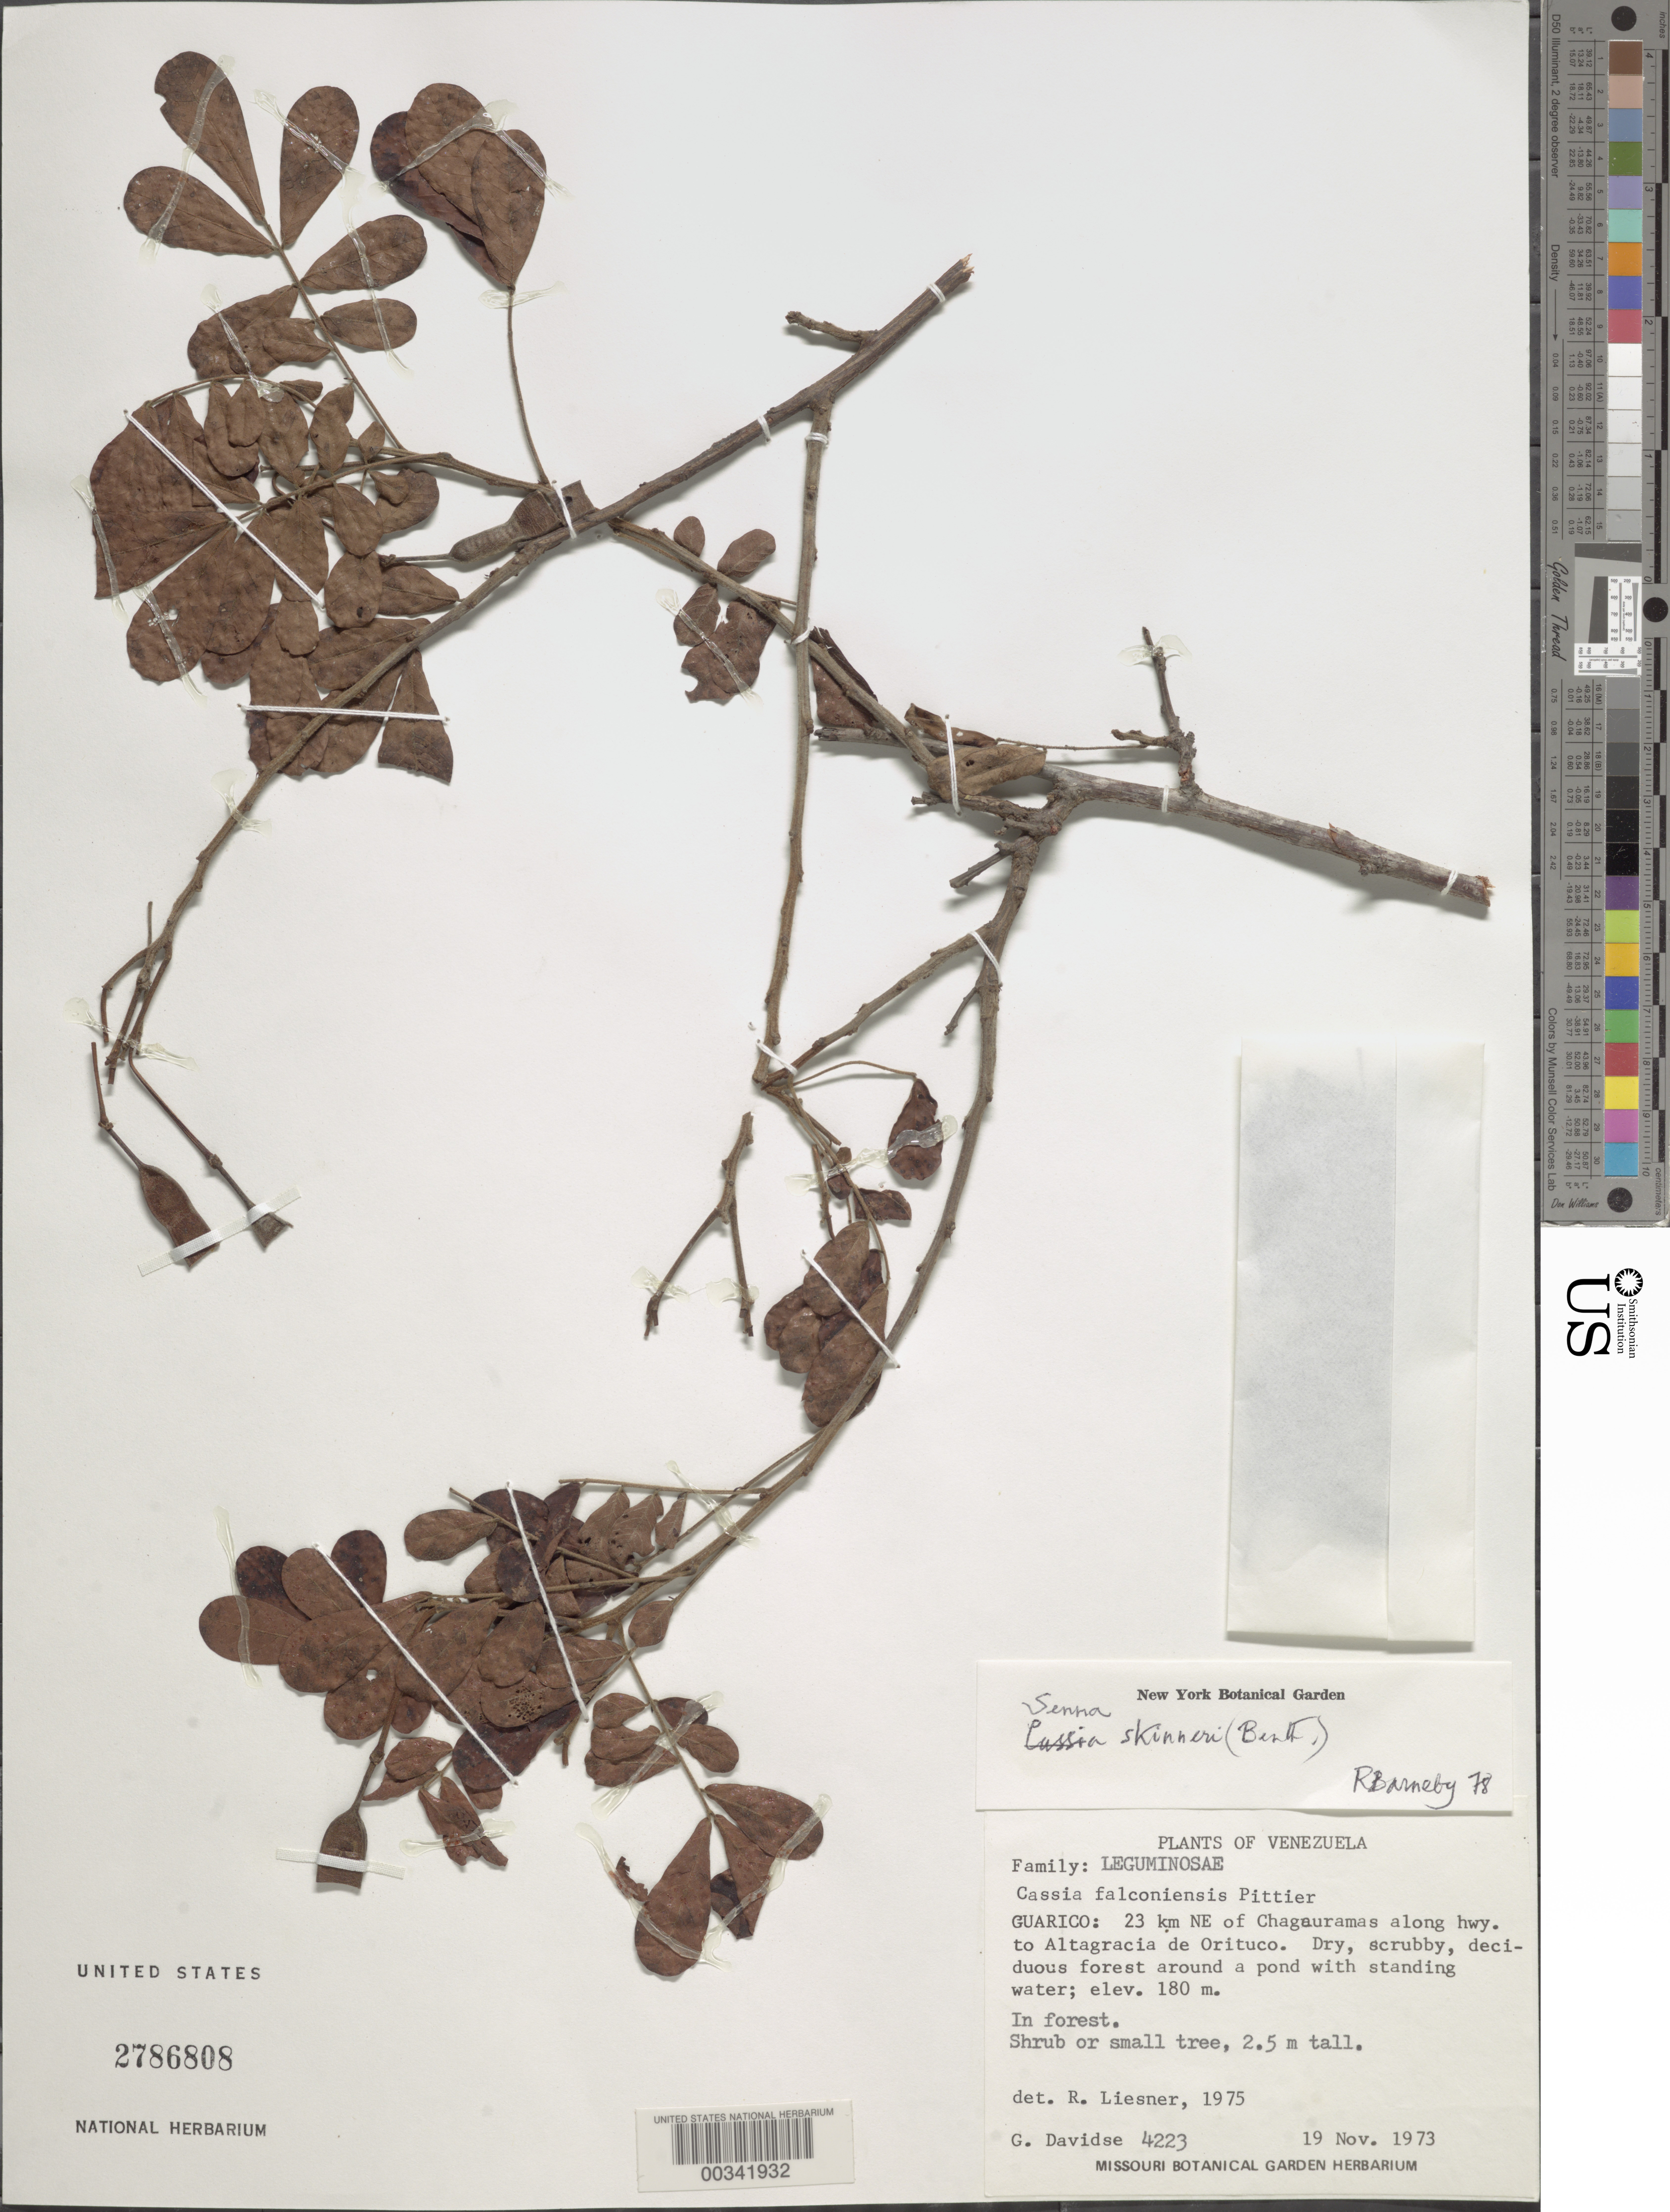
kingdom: Plantae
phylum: Tracheophyta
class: Magnoliopsida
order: Fabales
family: Fabaceae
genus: Senna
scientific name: Senna skinneri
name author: (Benth.) H.S. Irwin & Barneby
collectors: G. Davidse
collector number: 4223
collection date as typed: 19 Nov 1973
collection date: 1973-11-19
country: Venezuela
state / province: Guárico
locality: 23 km ne of chagauramas along hwy to altagracia de orituco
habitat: Dry, scrubby, deciduous forest around a pond with standing water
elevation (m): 180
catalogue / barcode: US 2786808